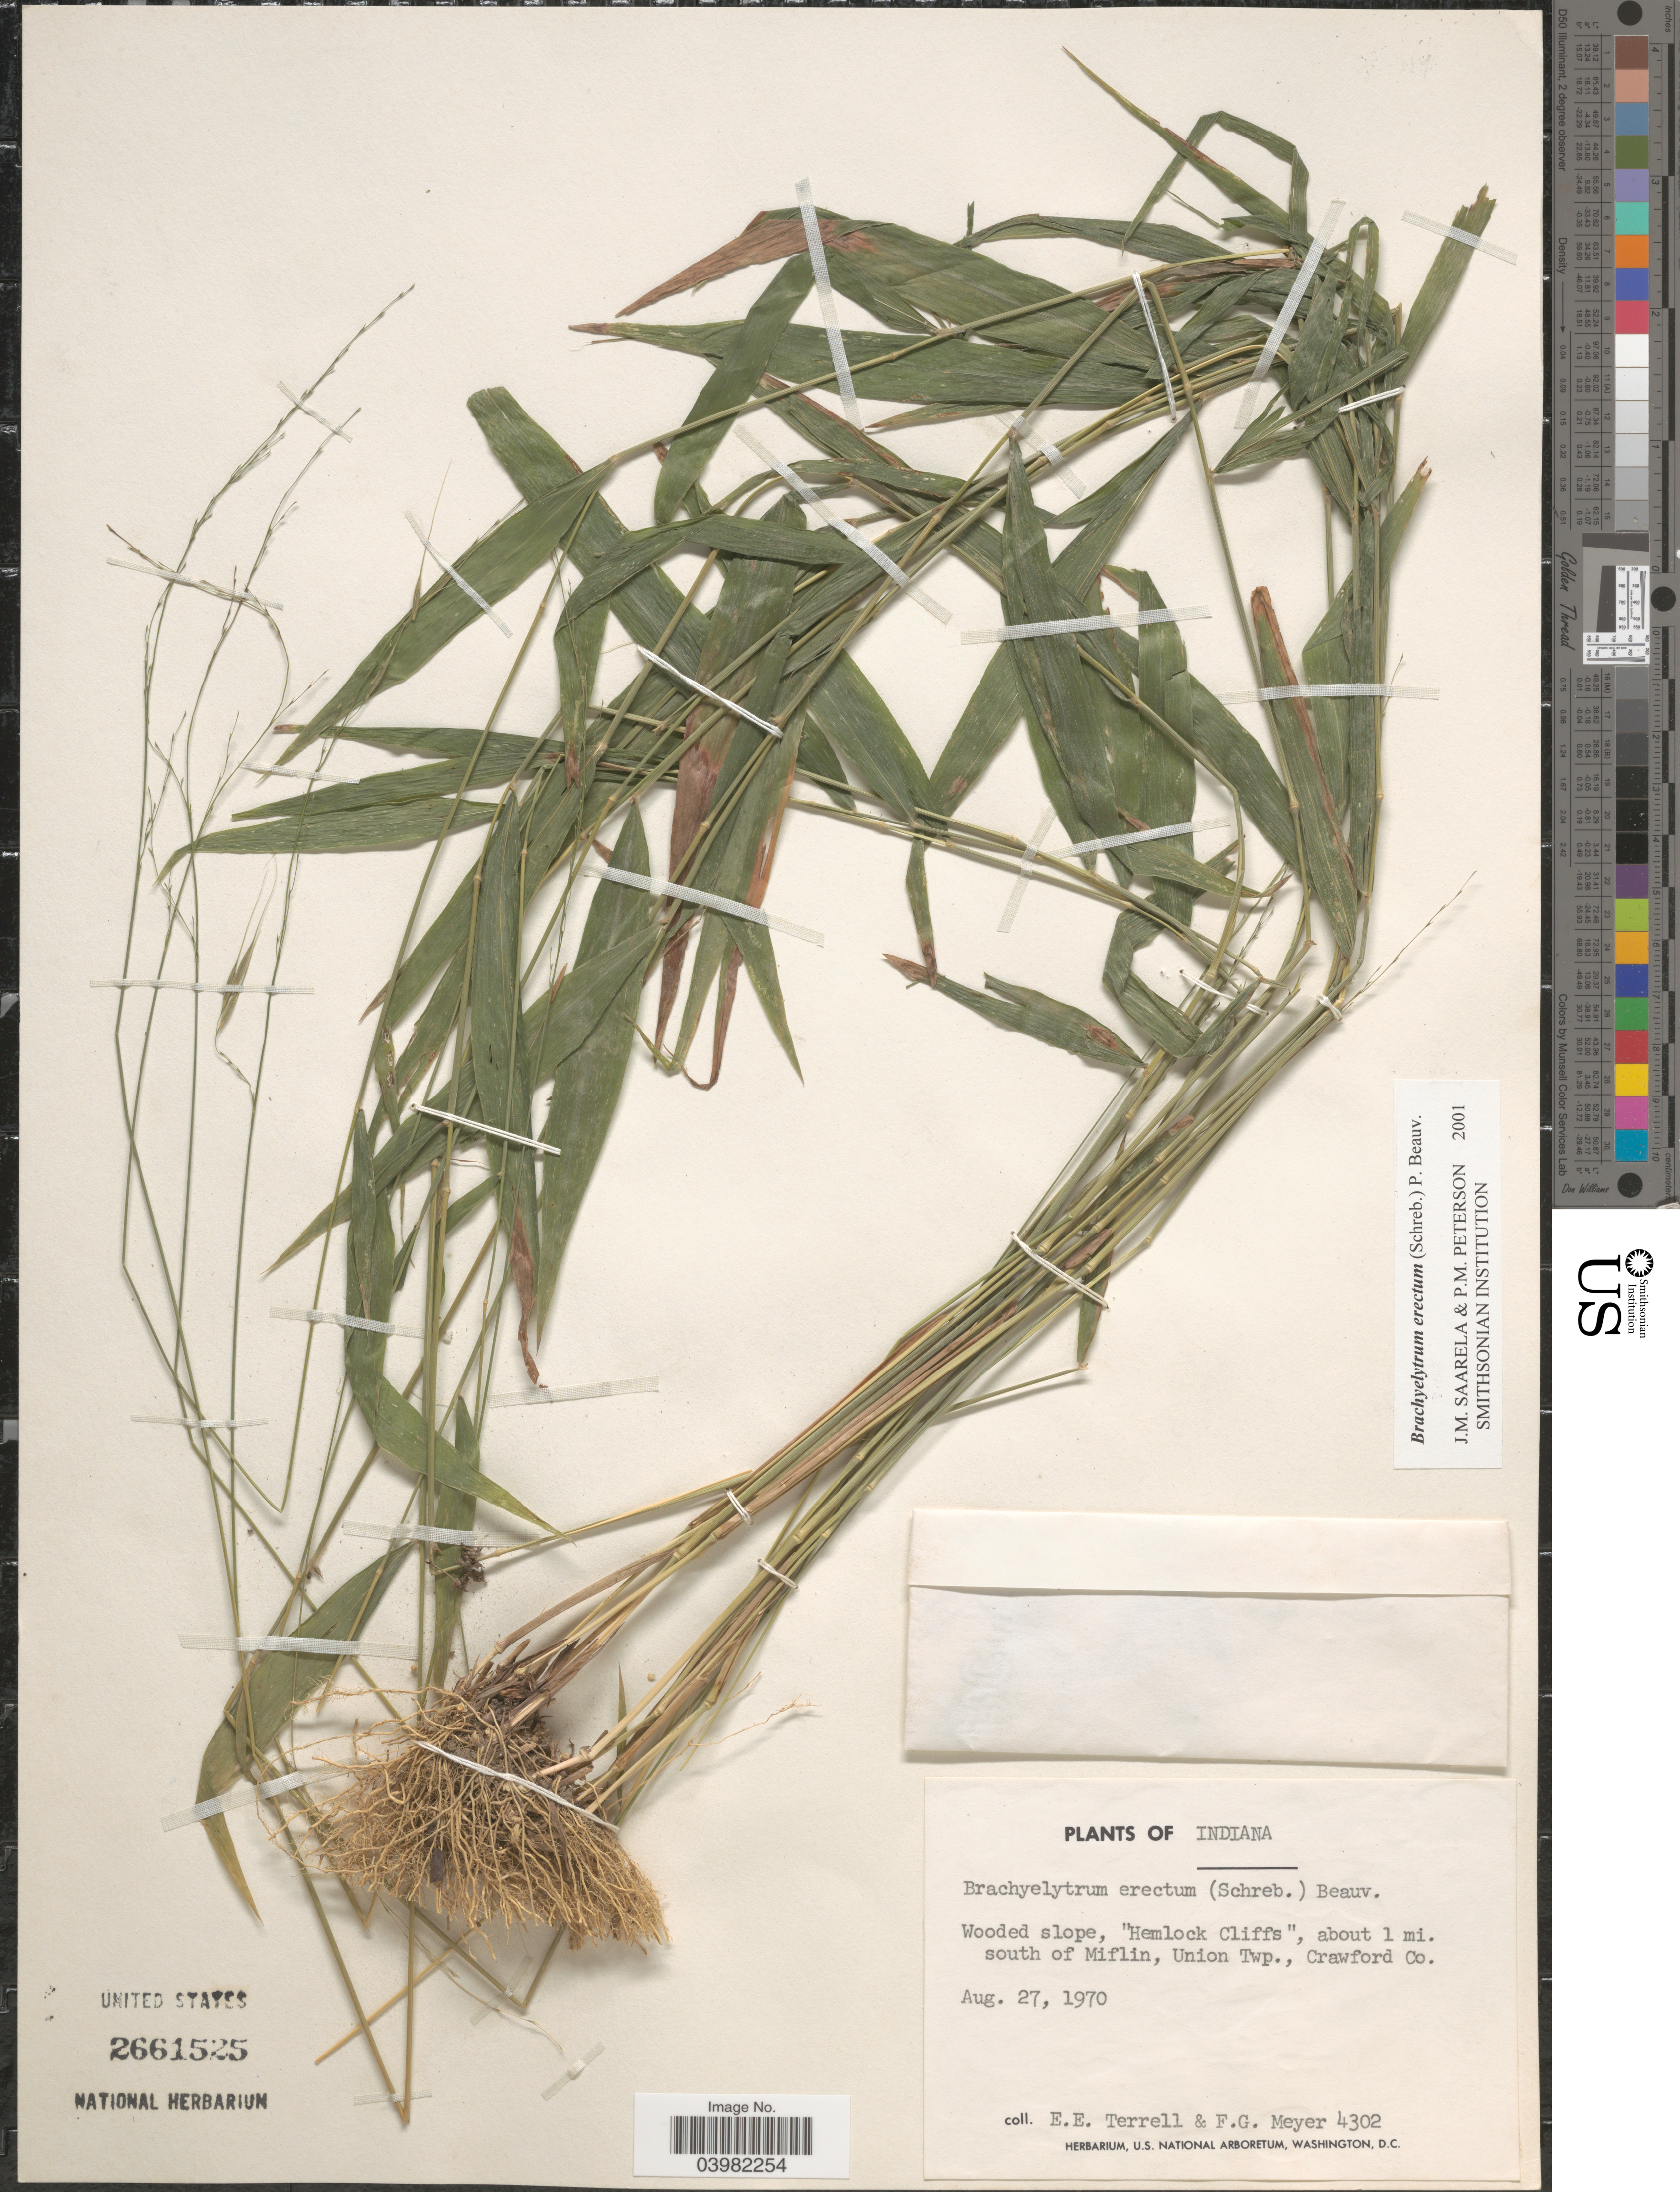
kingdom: Plantae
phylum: Tracheophyta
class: Liliopsida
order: Poales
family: Poaceae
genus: Brachyelytrum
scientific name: Brachyelytrum erectum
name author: (Schreb.) P. Beauv.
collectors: E. E. Terrell & F. G. Meyer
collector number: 4302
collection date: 1970-08-27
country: United States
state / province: Indiana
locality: Wooded slope, "Hemlock Cliffs", about 1 mi. south of Miflin, Union Twp., Crawford Co.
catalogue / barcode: US 2661525